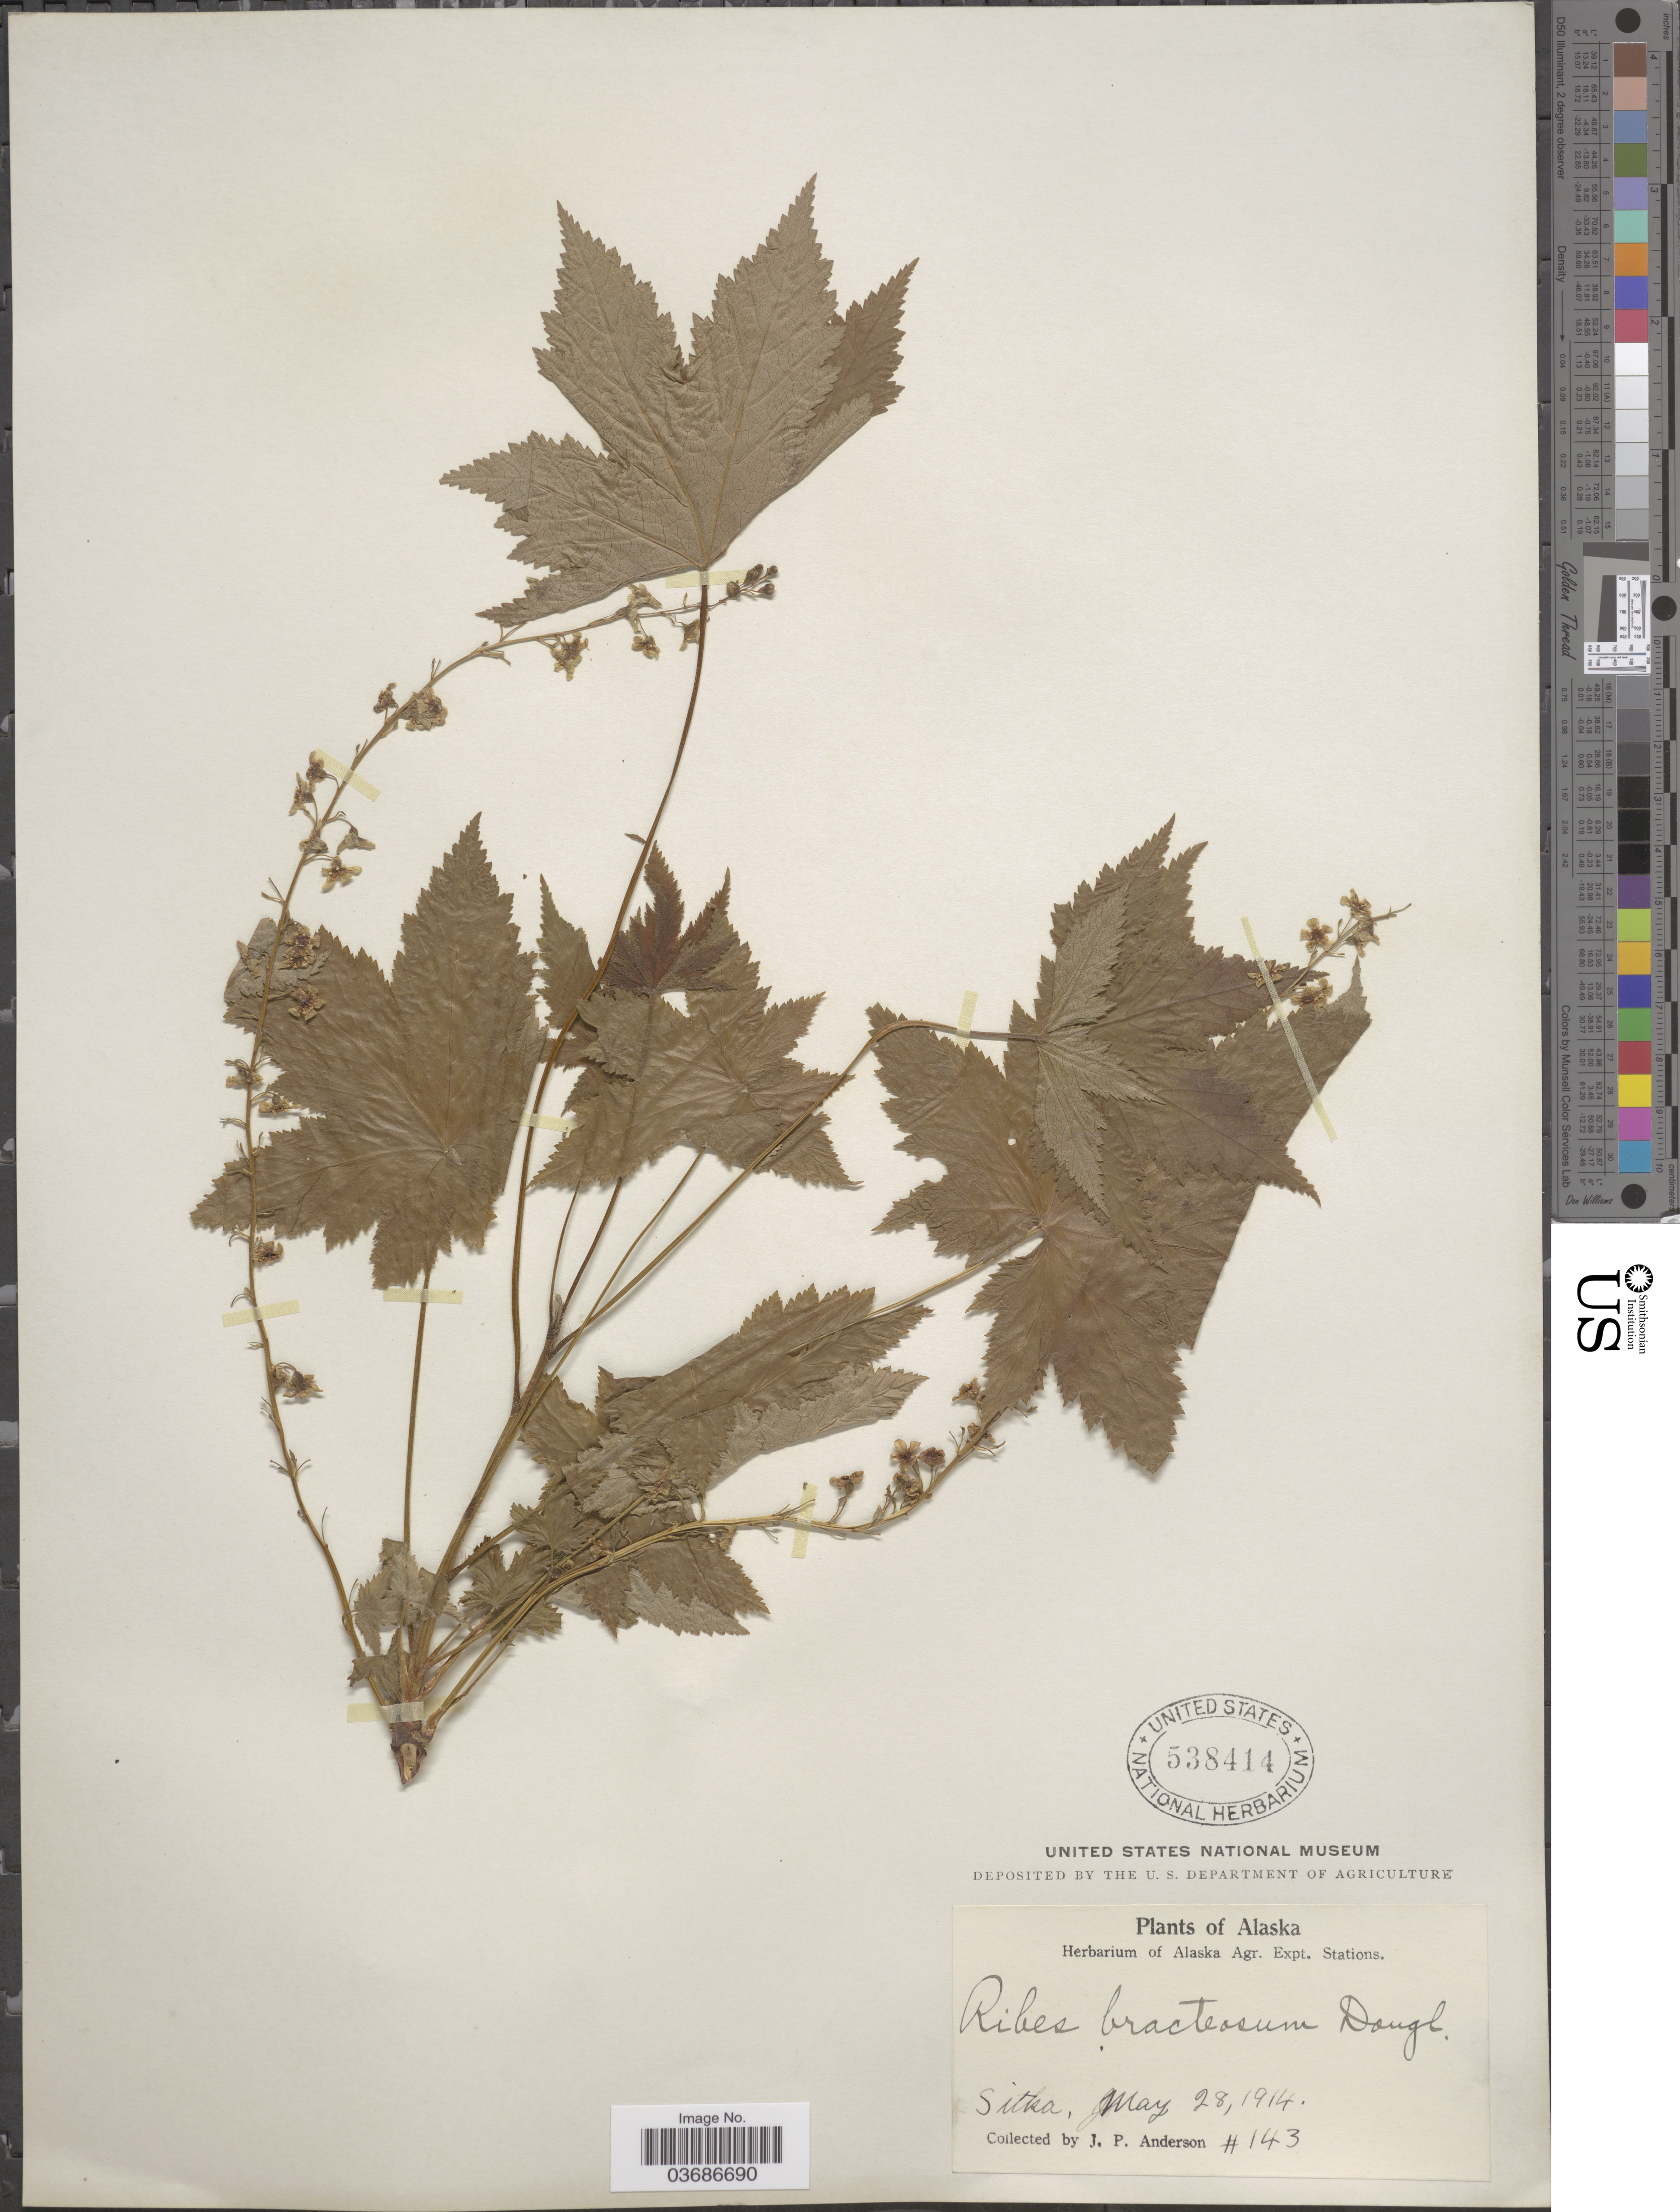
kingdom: Plantae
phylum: Tracheophyta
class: Magnoliopsida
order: Saxifragales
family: Grossulariaceae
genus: Ribes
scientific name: Ribes bracteosum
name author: Douglas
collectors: J. P. Anderson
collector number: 143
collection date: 1914-05-28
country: United States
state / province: Alaska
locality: Sitka.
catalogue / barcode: US 538414